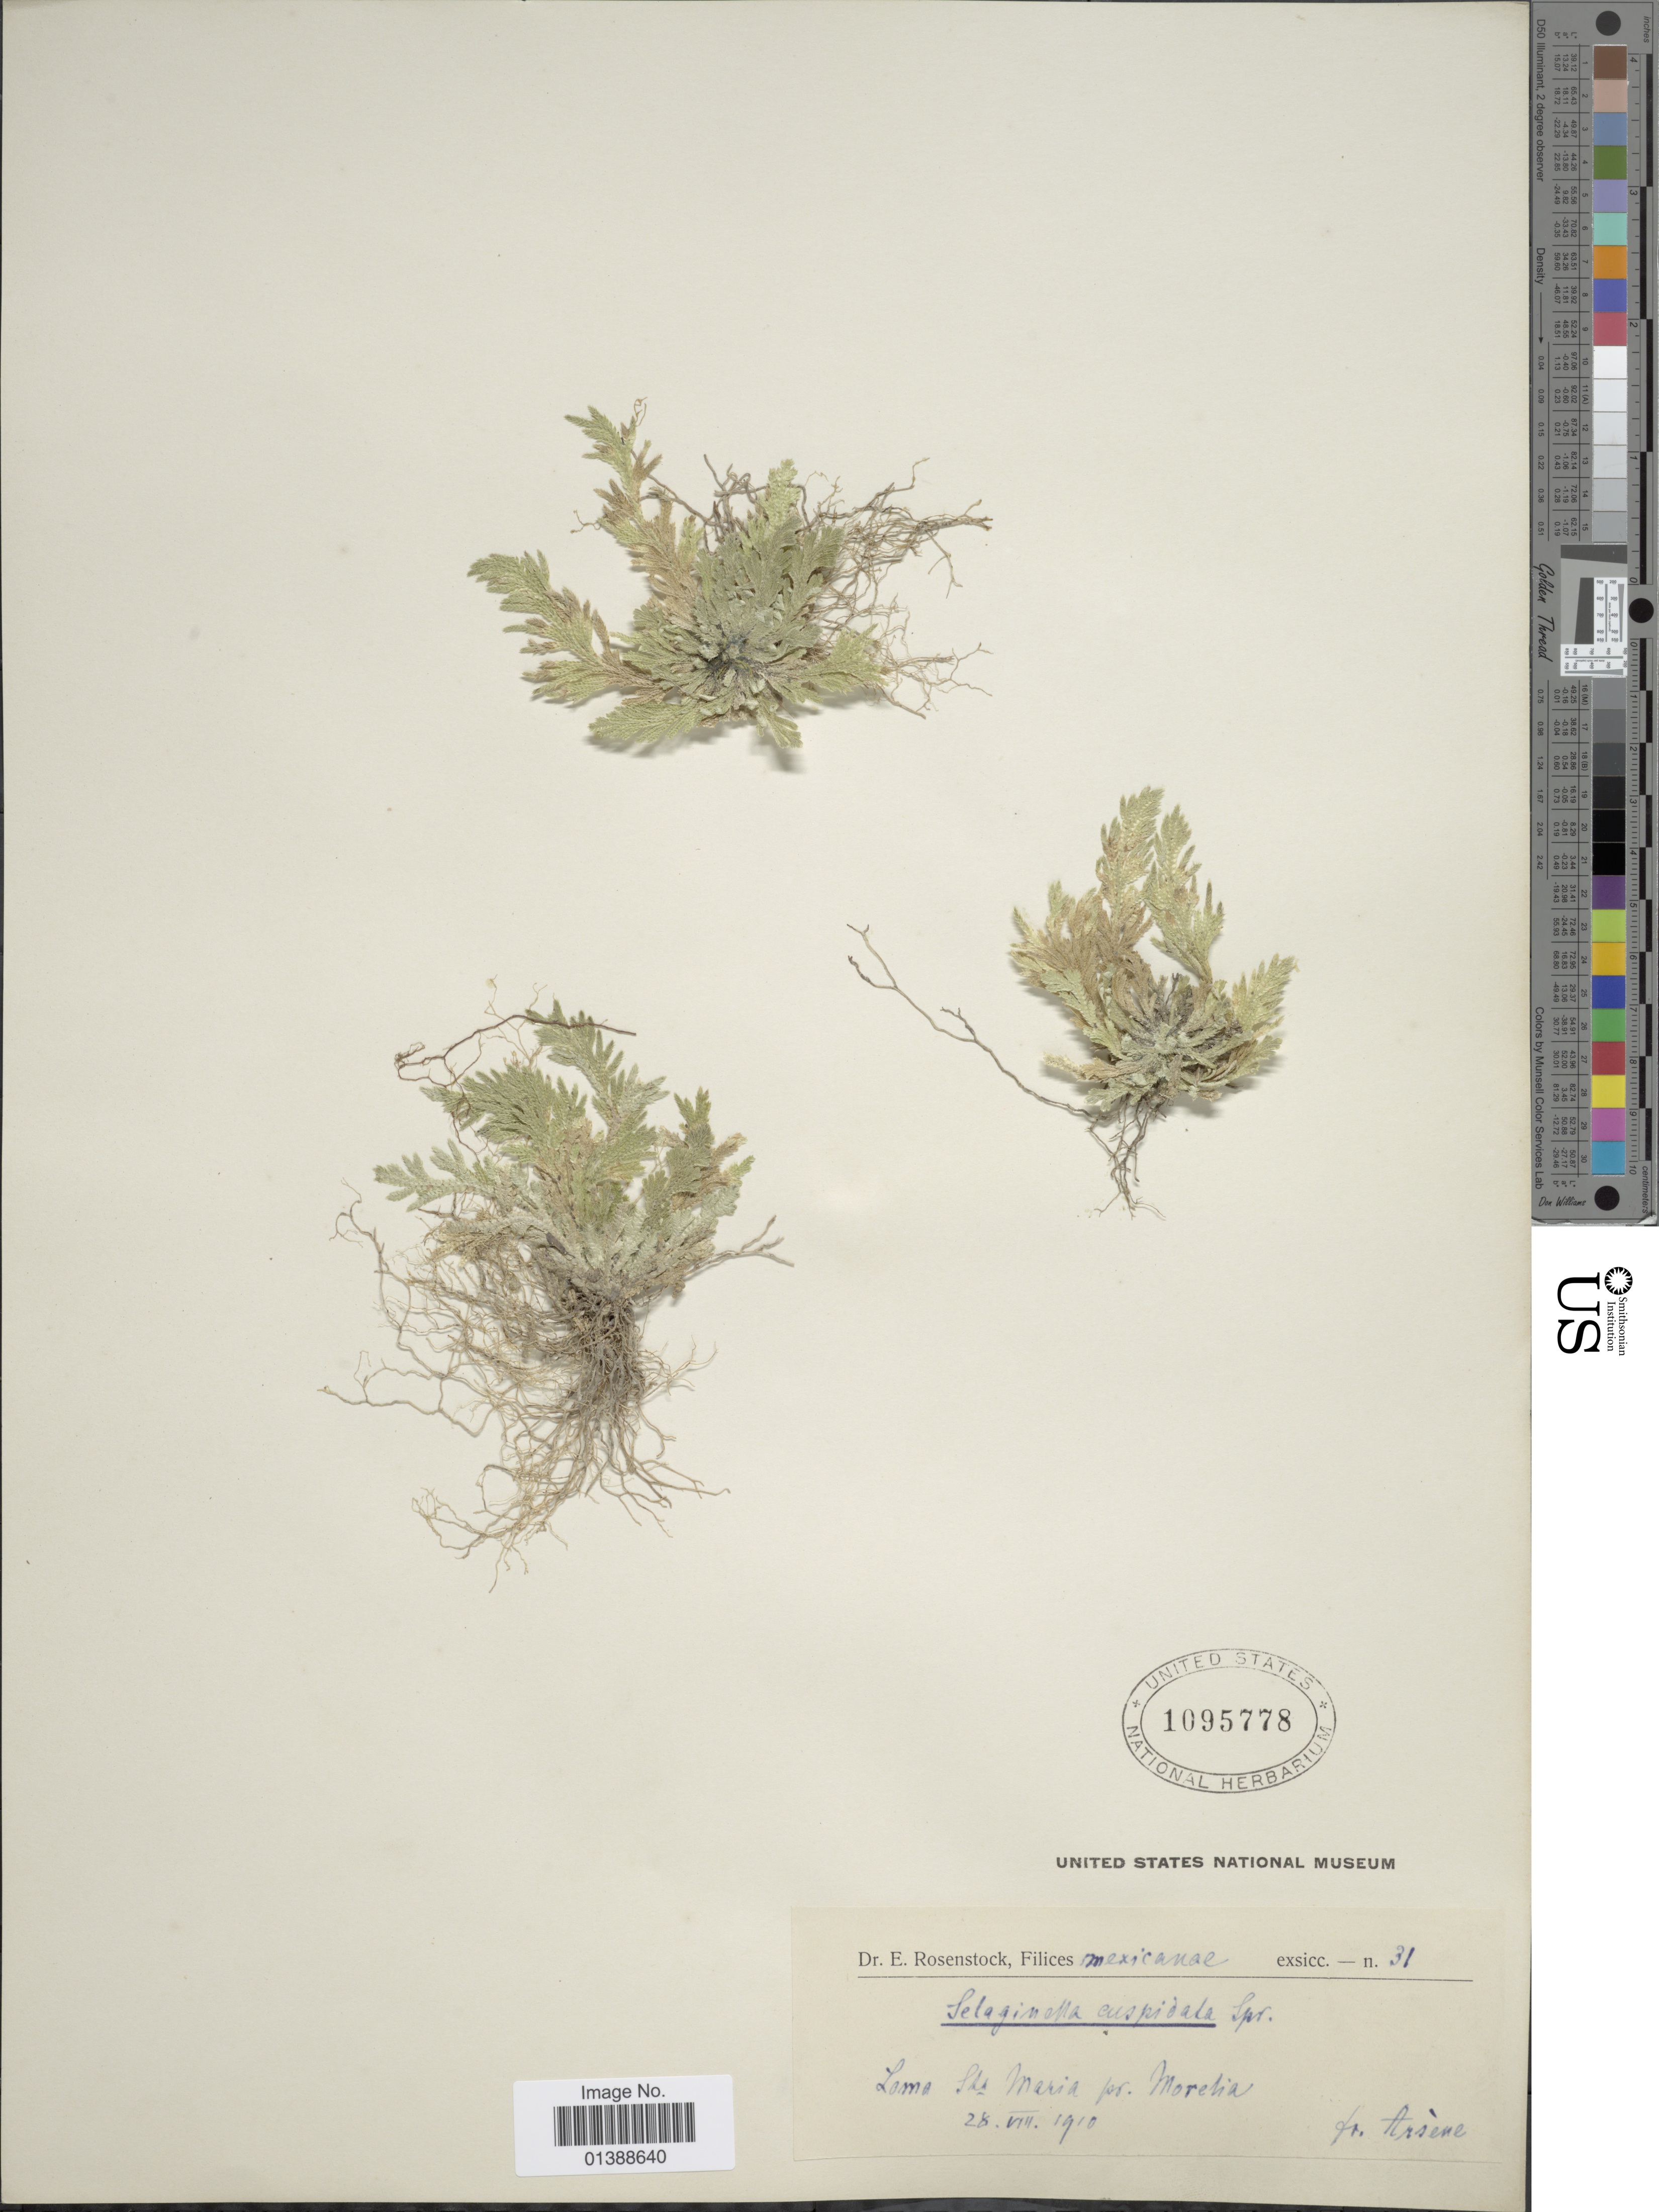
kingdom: Plantae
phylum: Tracheophyta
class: Lycopodiopsida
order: Selaginellales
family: Selaginellaceae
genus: Selaginella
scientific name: Selaginella pallescens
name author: (C. Presl) Spring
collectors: F. Arsène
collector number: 31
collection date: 1910-08-28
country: Mexico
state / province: Michoacan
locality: Loma Sta. Maria pr. Morelia [Lomas de Santa Maria prés Morelia]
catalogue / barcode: US 1095778